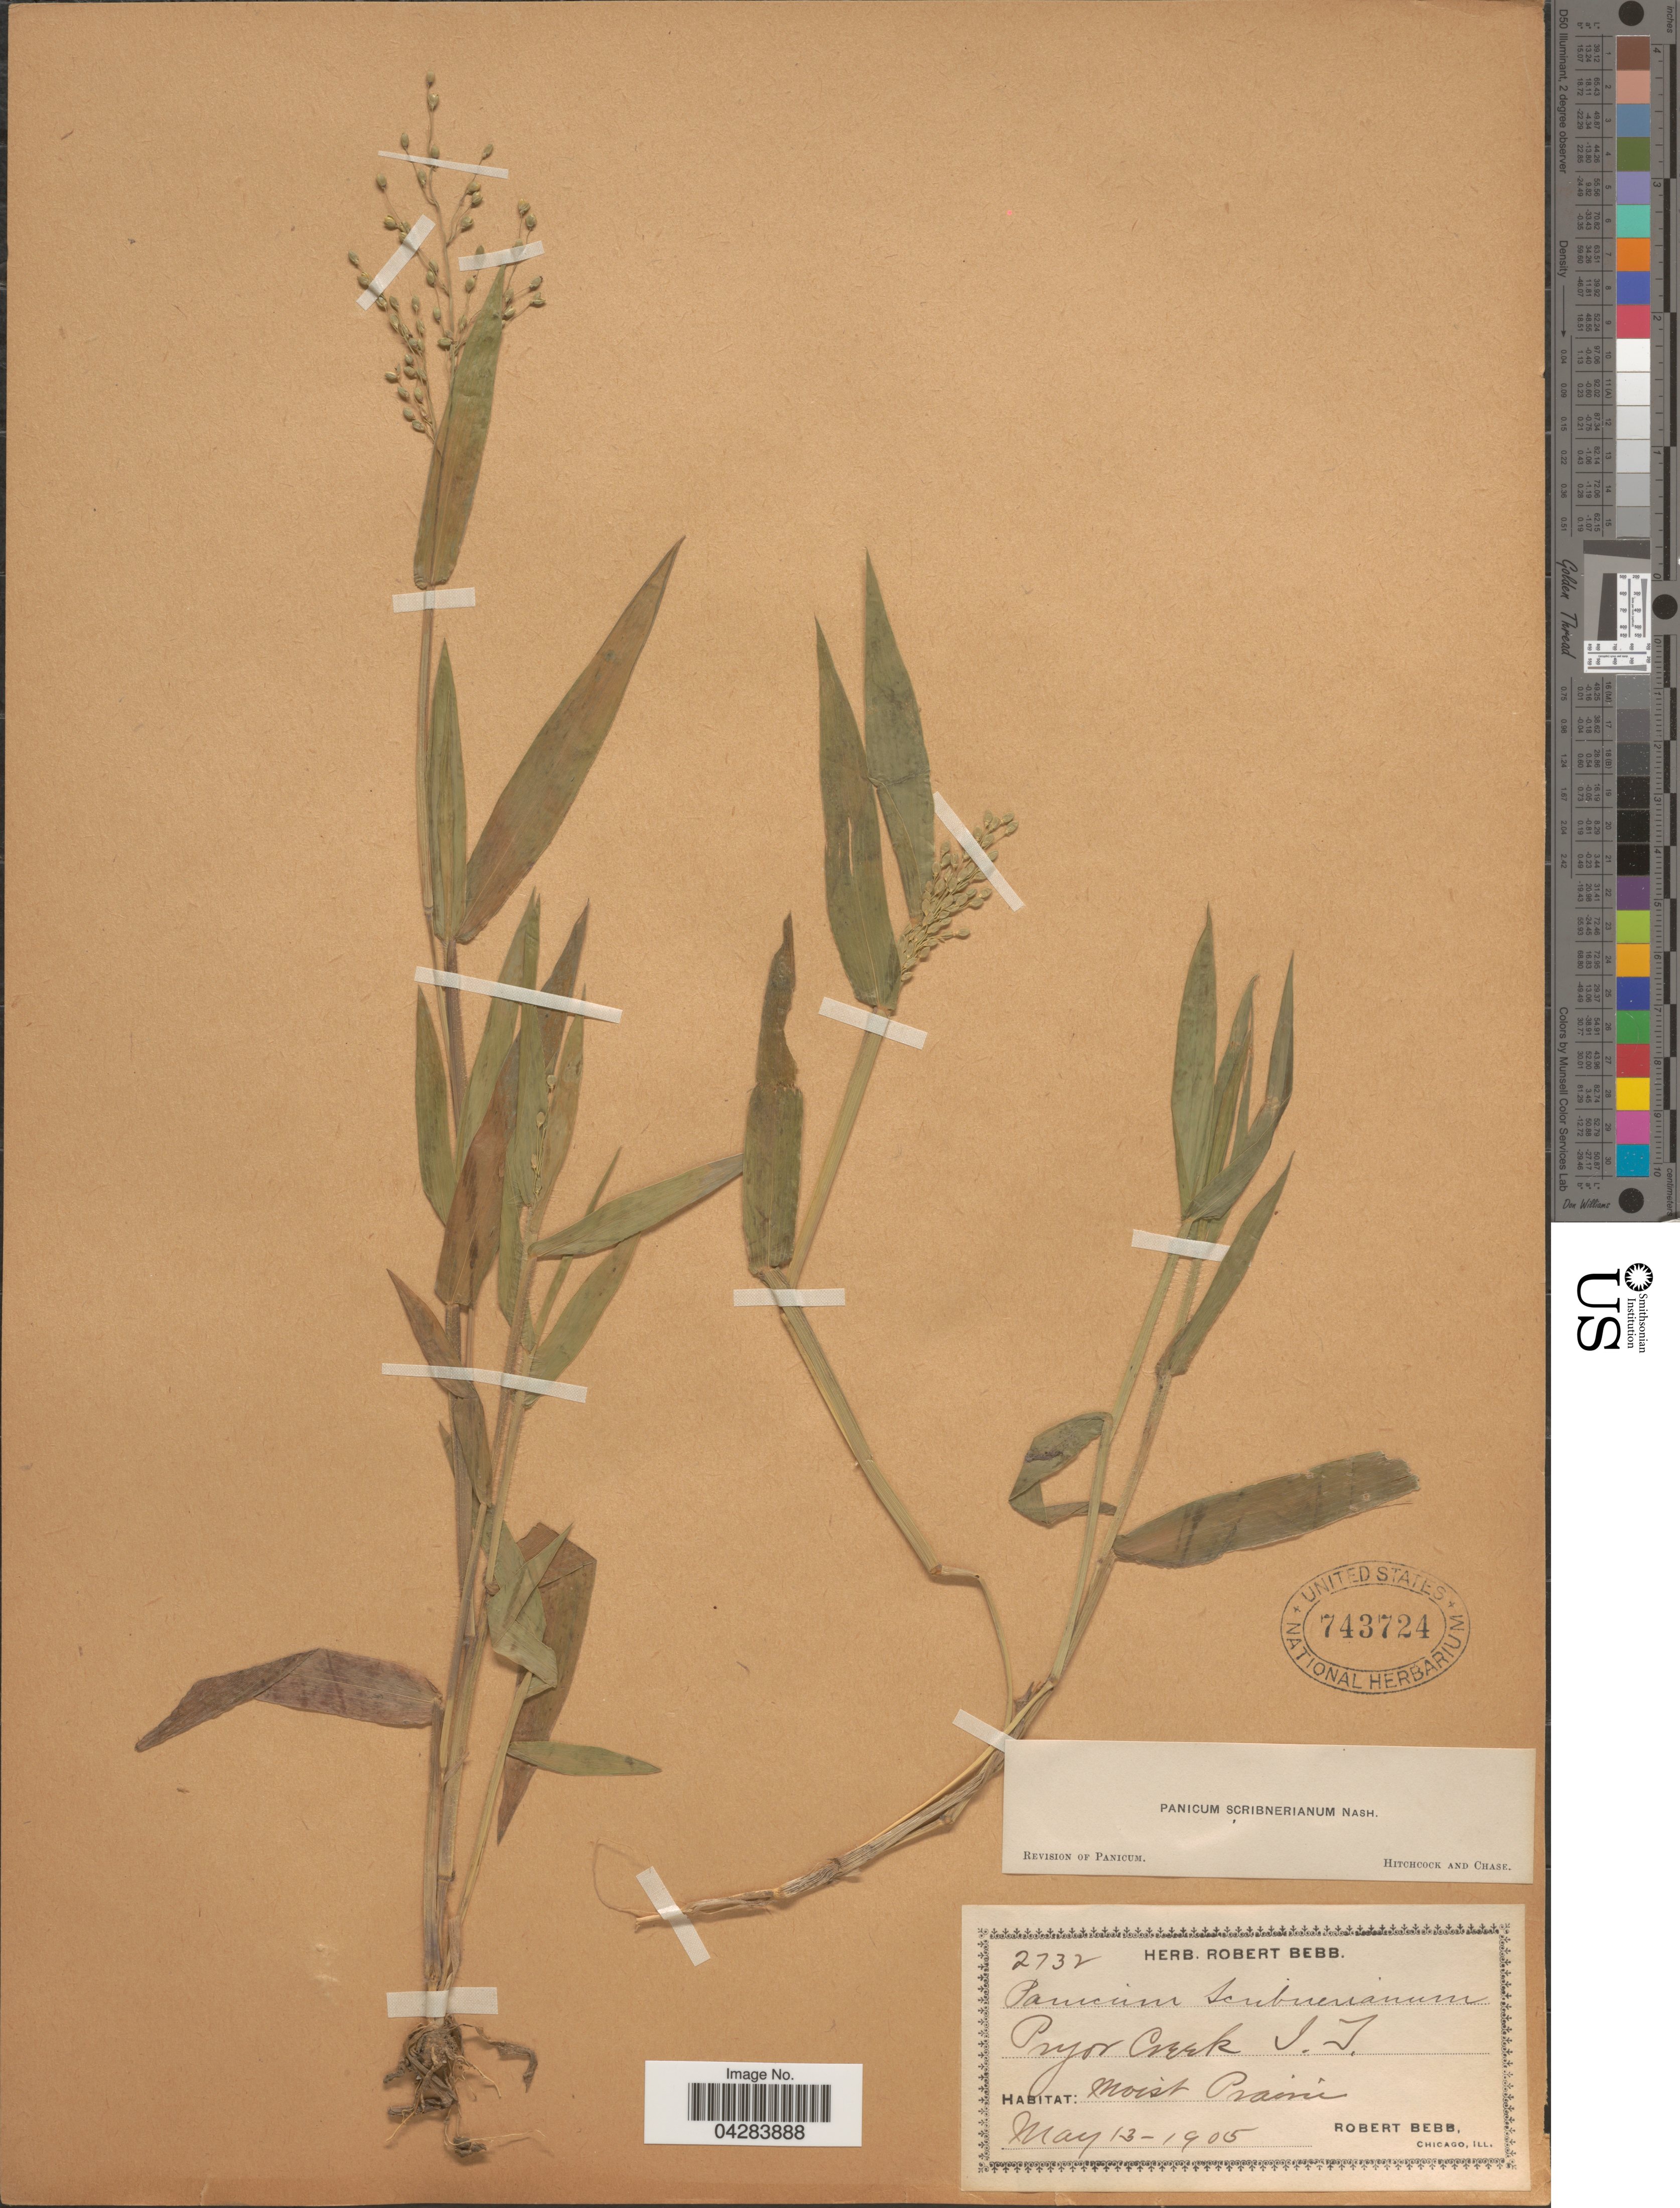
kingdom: Plantae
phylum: Tracheophyta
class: Liliopsida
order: Poales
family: Poaceae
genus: Dichanthelium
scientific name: Dichanthelium oligosanthes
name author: (Schult.) Gould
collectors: R. Bebb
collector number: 2732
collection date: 1905-05-13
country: United States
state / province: Oklahoma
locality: Pryor Creek I. T.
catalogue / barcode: US 743724